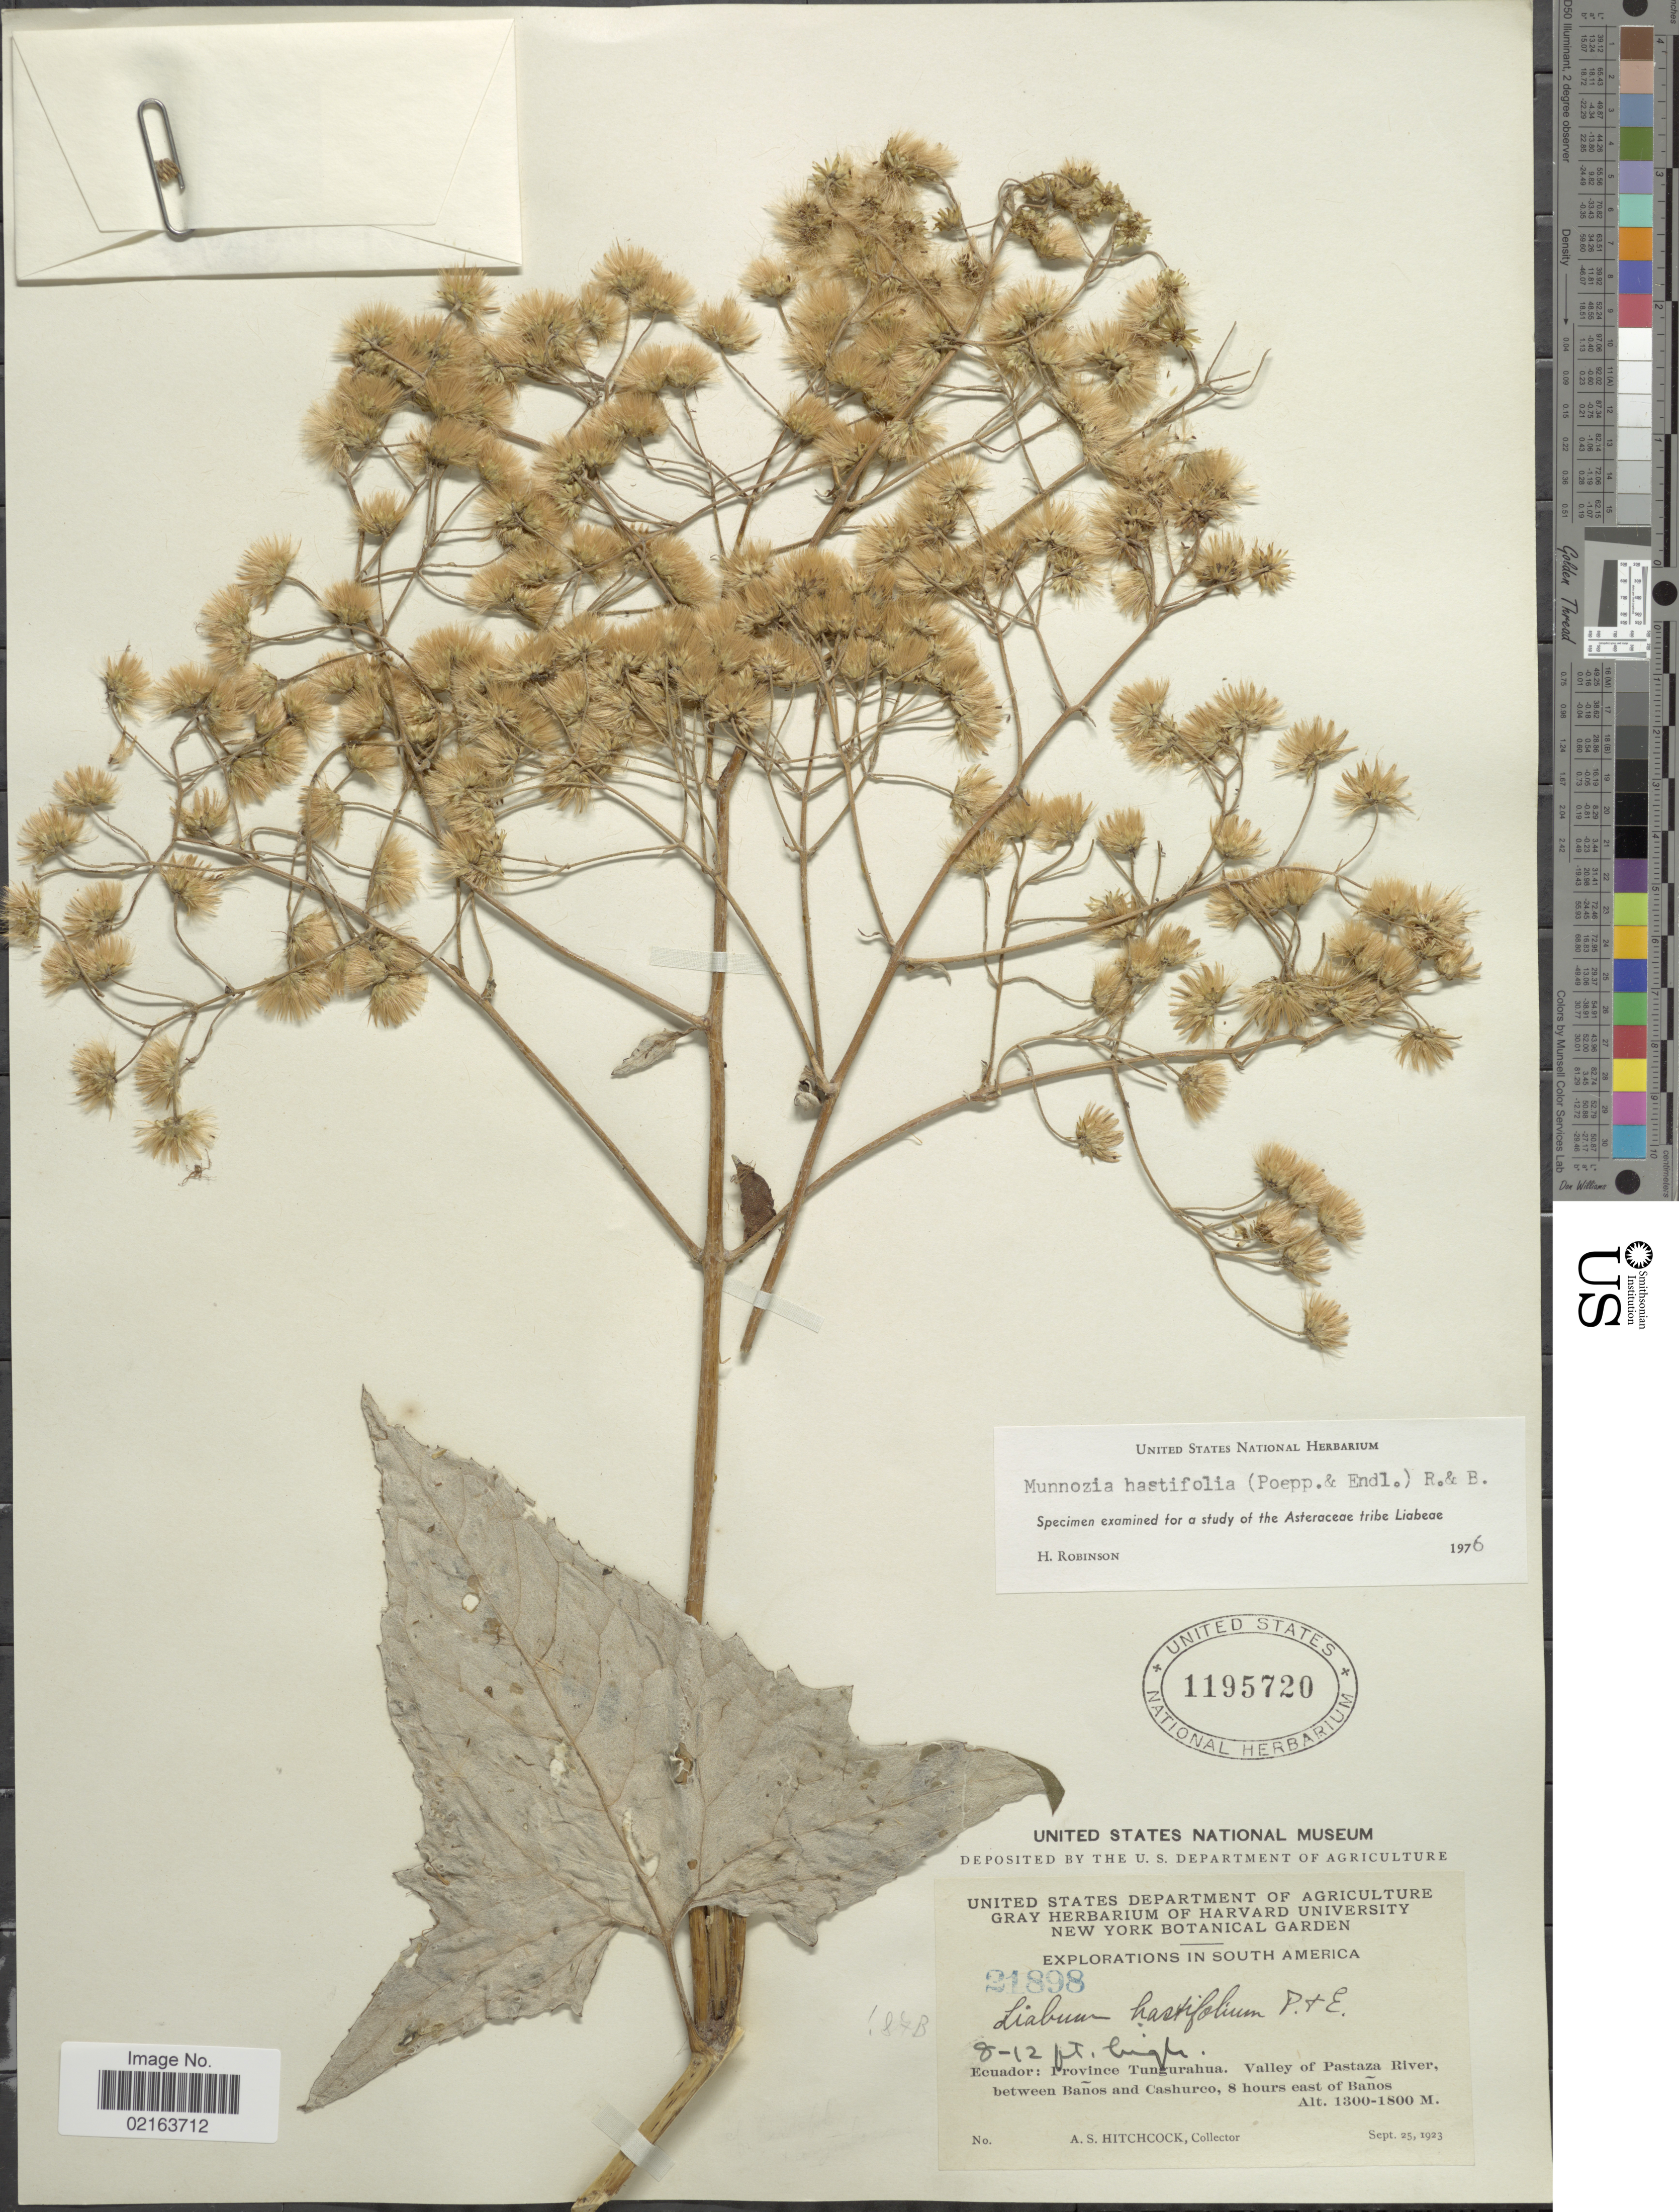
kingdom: Plantae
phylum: Tracheophyta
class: Magnoliopsida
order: Asterales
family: Asteraceae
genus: Munnozia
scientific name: Munnozia hastifolia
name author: (Poepp.) H. Rob. & Brettell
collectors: A. S. Hitchcock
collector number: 21898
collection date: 1923-09-25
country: Ecuador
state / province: Tungurahua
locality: Province Tungurahua, Valley of Pastaza River, between Banos and Cashurco, 8 hours east of Banos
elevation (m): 1300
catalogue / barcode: US 1195720